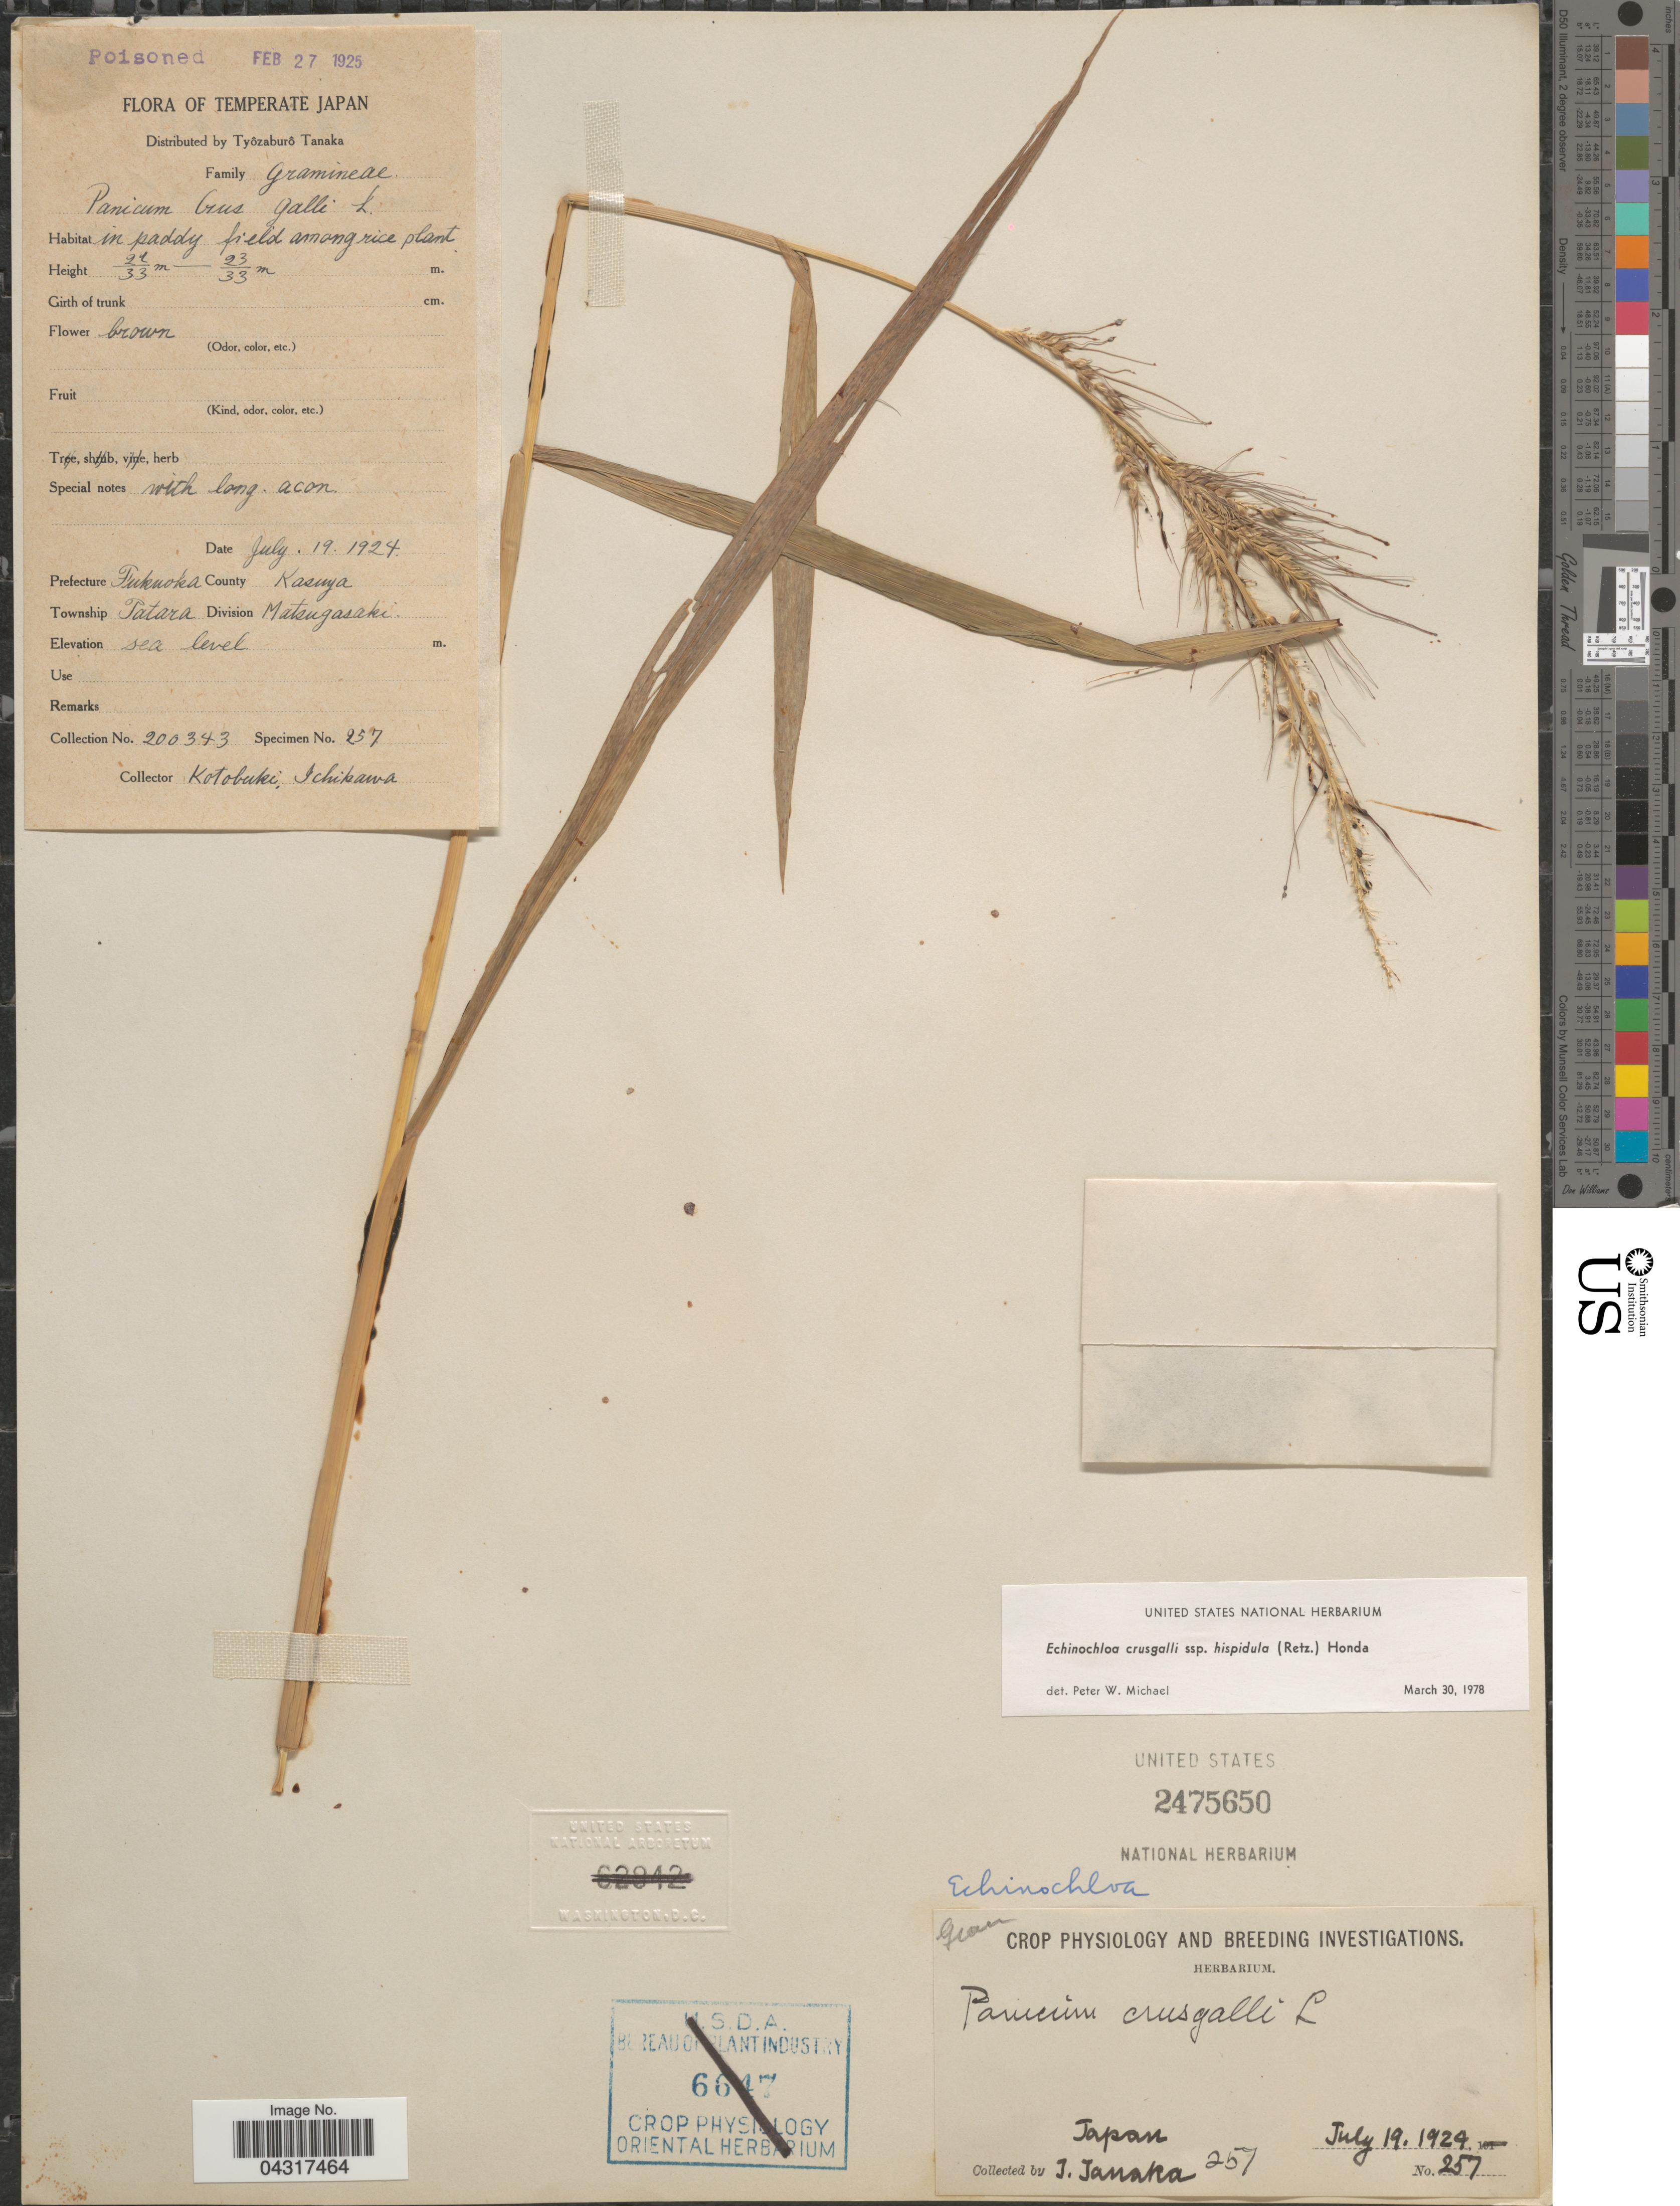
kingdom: Plantae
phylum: Tracheophyta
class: Liliopsida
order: Poales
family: Poaceae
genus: Echinochloa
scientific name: Echinochloa oryzoides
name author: (Ard.) Fritsch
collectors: I. Tanaka, Kotobuki & -. Ichikawa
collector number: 257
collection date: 1924-07-19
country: Japan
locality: Temperate Japan. Prefecture Fukuoka. County Kasuya. Township Tatara. Division Matsugasaki.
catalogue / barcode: US 2475650